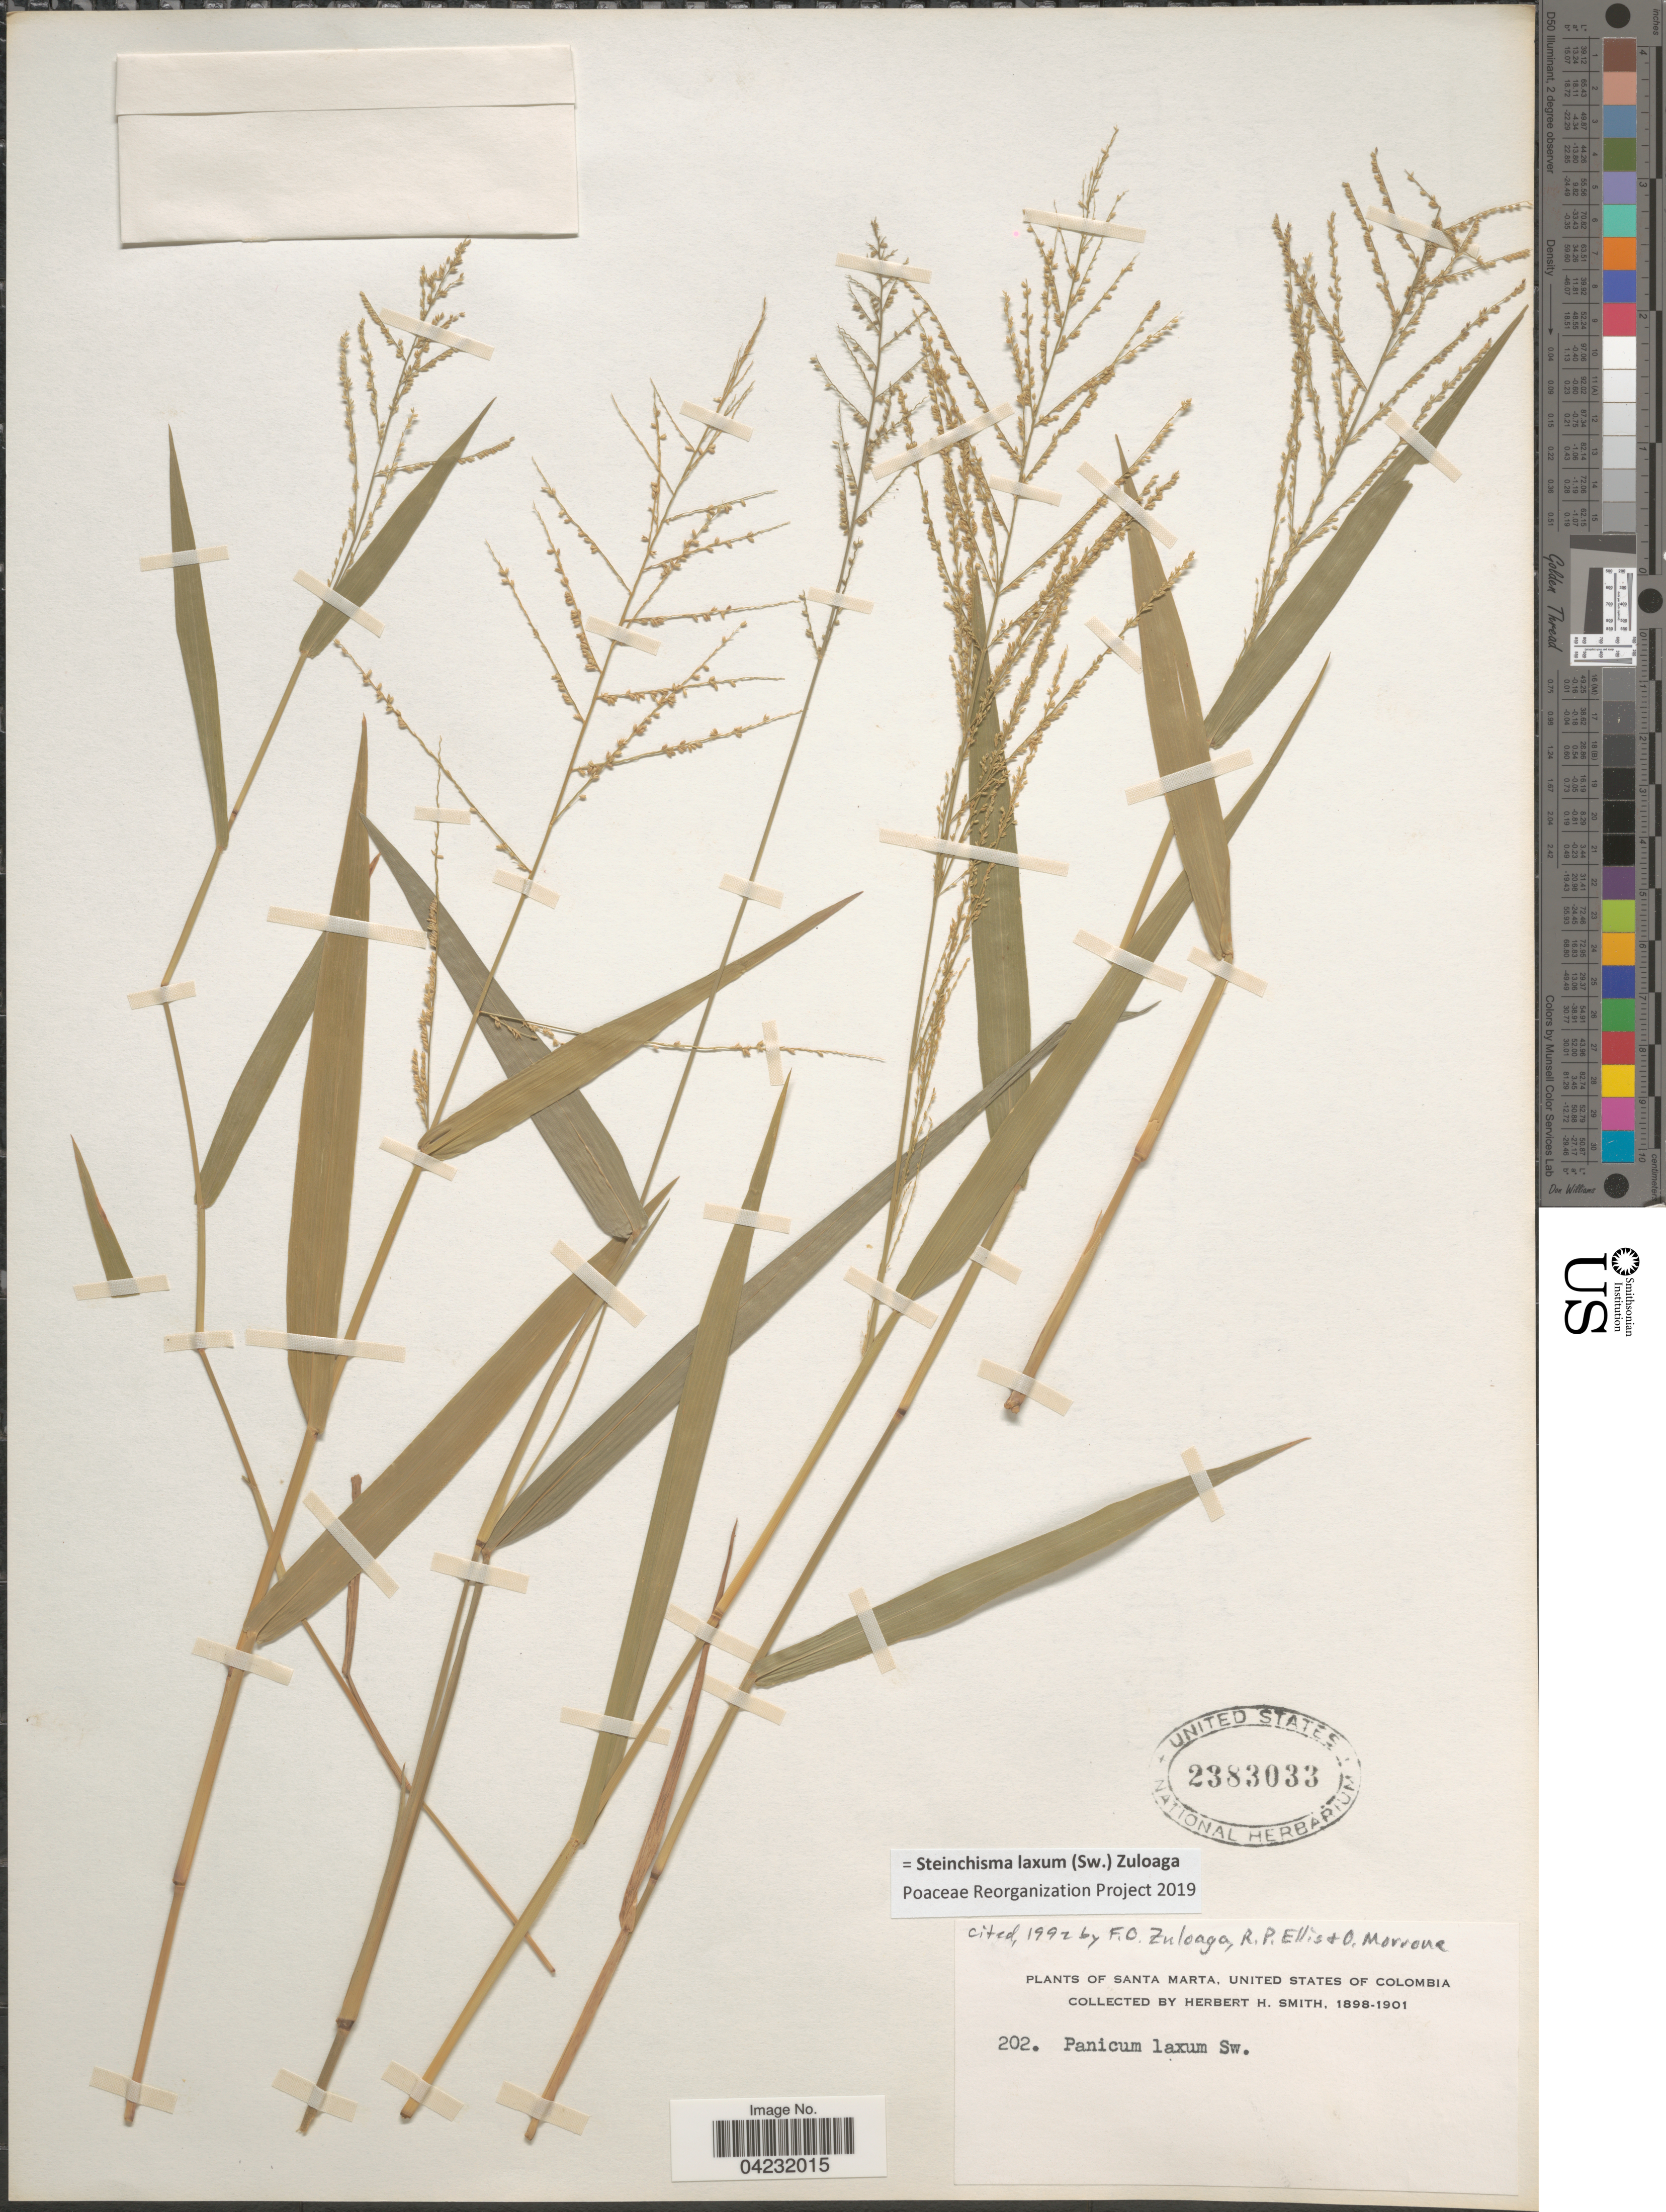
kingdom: Plantae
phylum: Tracheophyta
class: Liliopsida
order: Poales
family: Poaceae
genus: Steinchisma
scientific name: Steinchisma laxum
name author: (Sw.) Zuloaga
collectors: Herbert H. Smith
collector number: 202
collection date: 1898/1901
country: Colombia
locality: Santa Marta, United States Of Colombia.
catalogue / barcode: US 2383033